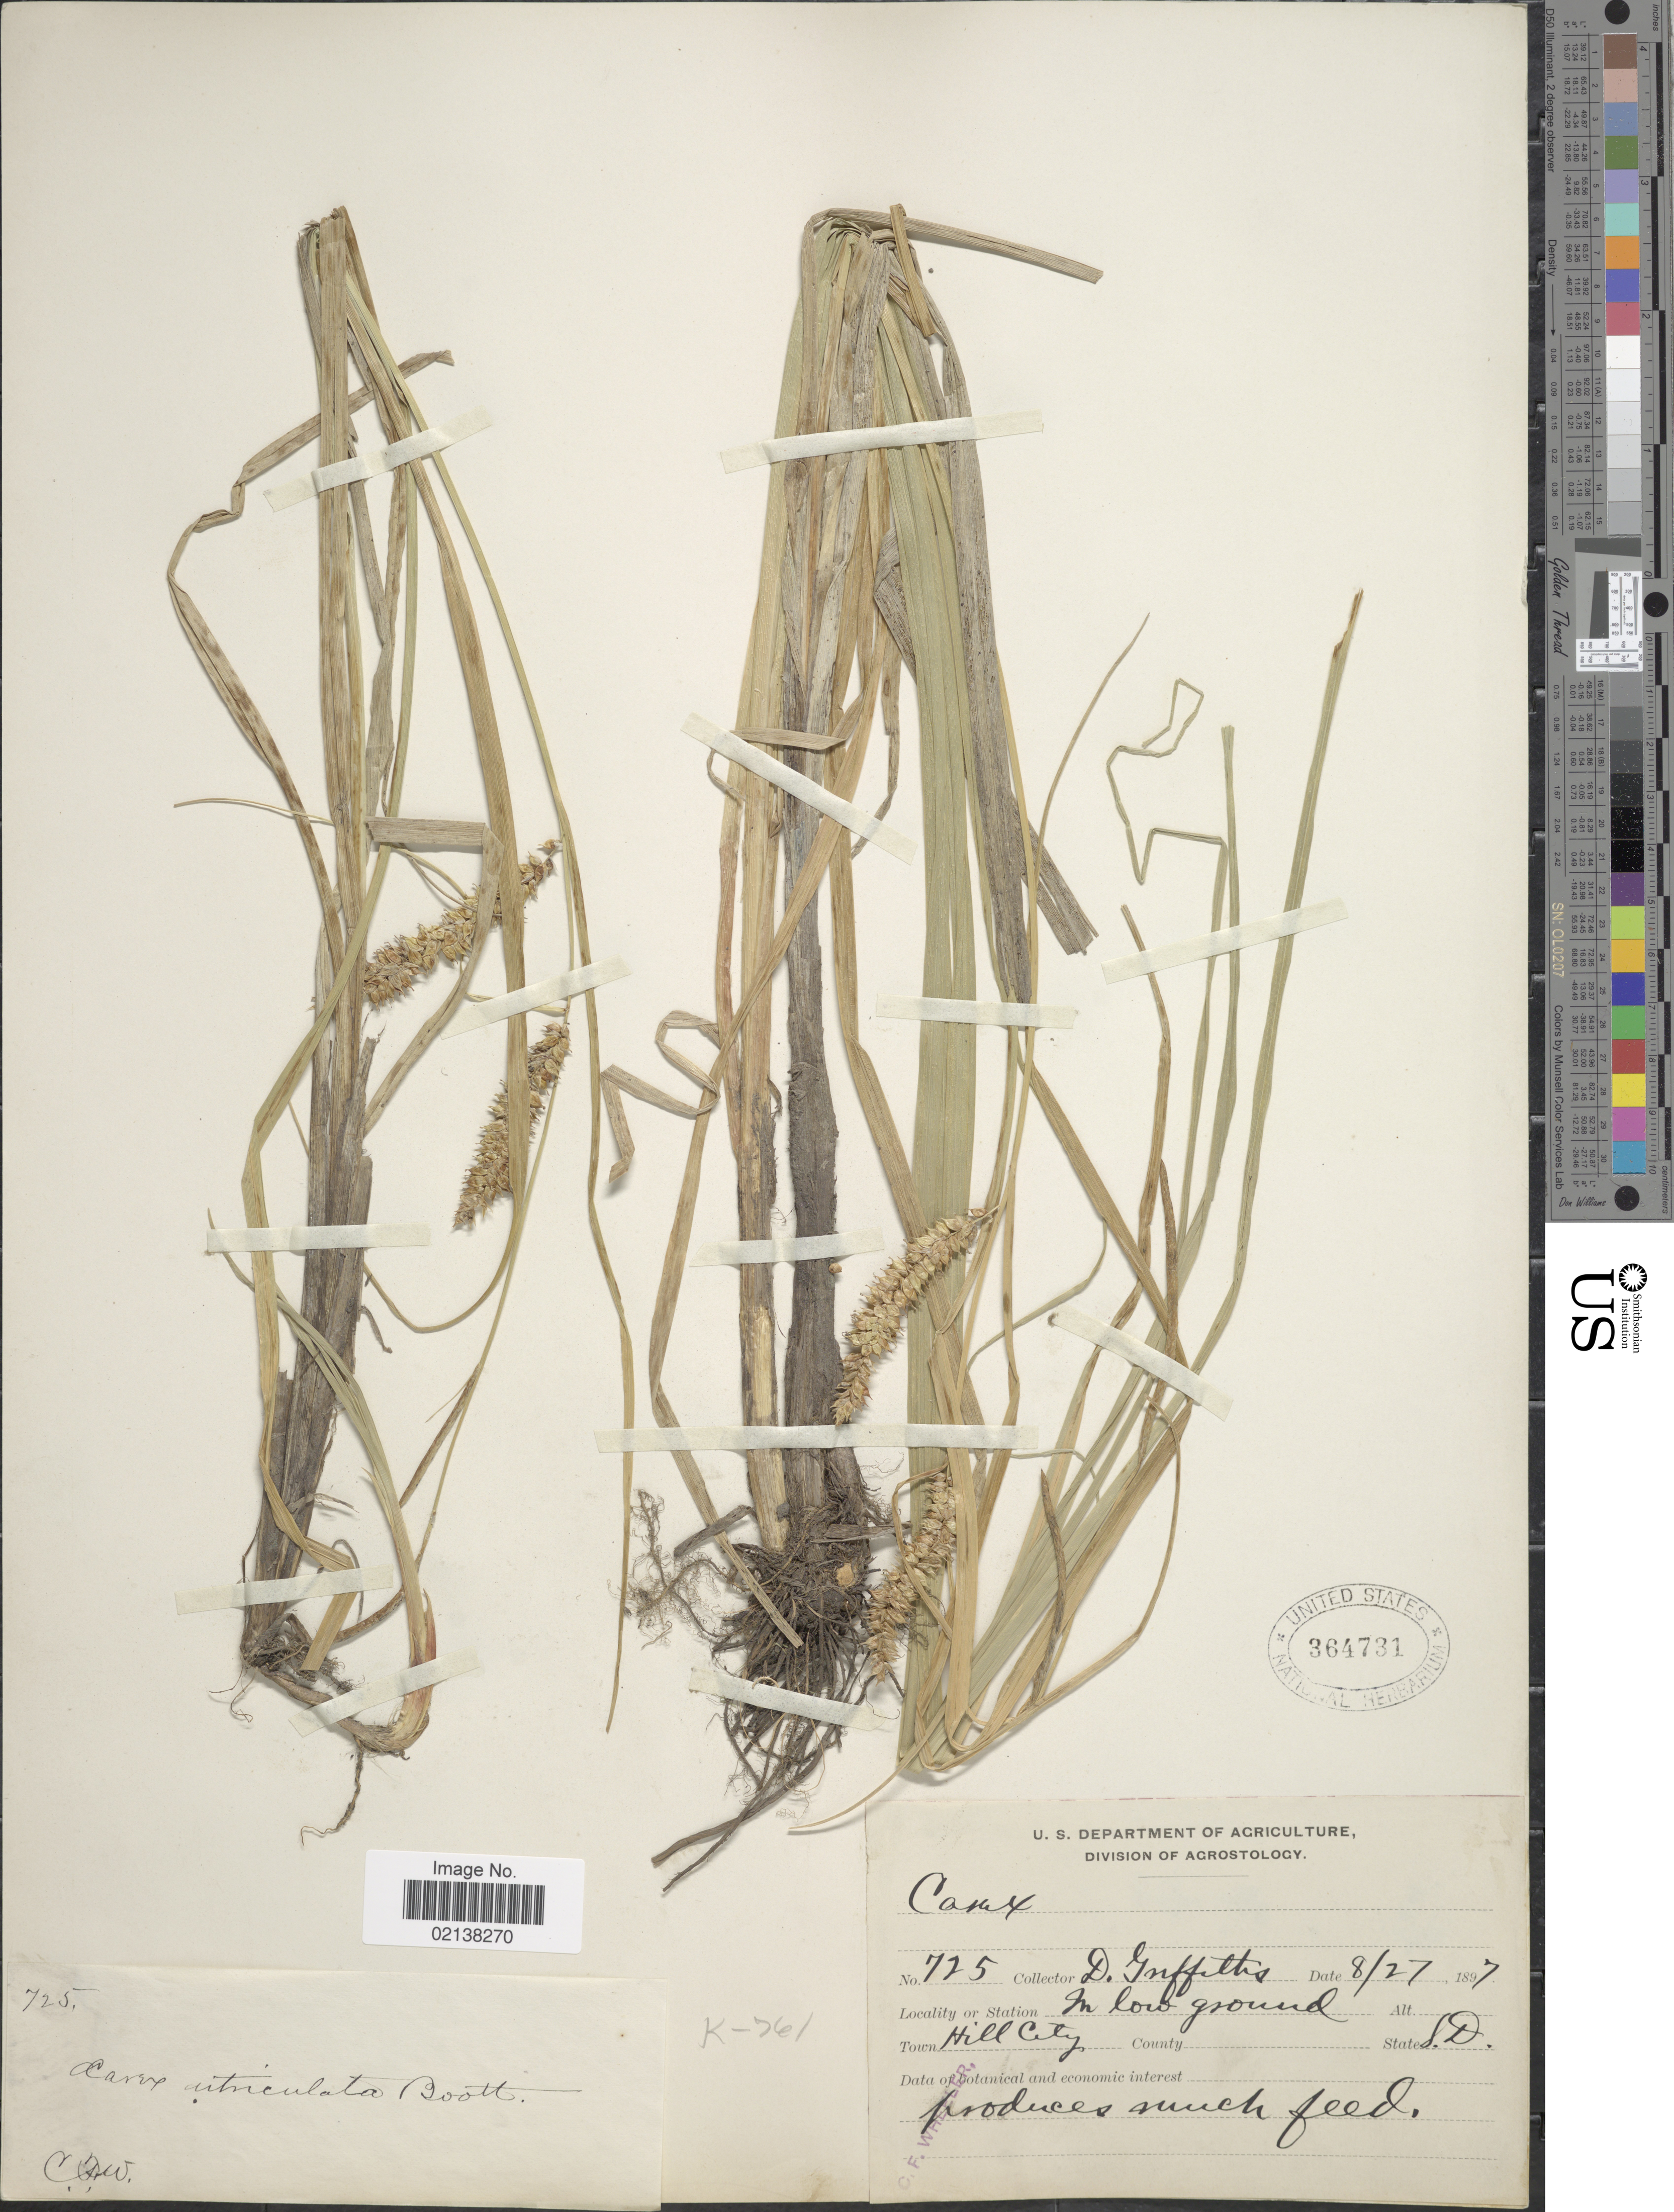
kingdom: Plantae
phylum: Tracheophyta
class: Liliopsida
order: Poales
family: Cyperaceae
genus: Carex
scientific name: Carex utriculata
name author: Boott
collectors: D. Griffiths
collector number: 725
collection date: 1897-08-27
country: United States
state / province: South Dakota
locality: In low ground. Hill City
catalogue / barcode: US 364731